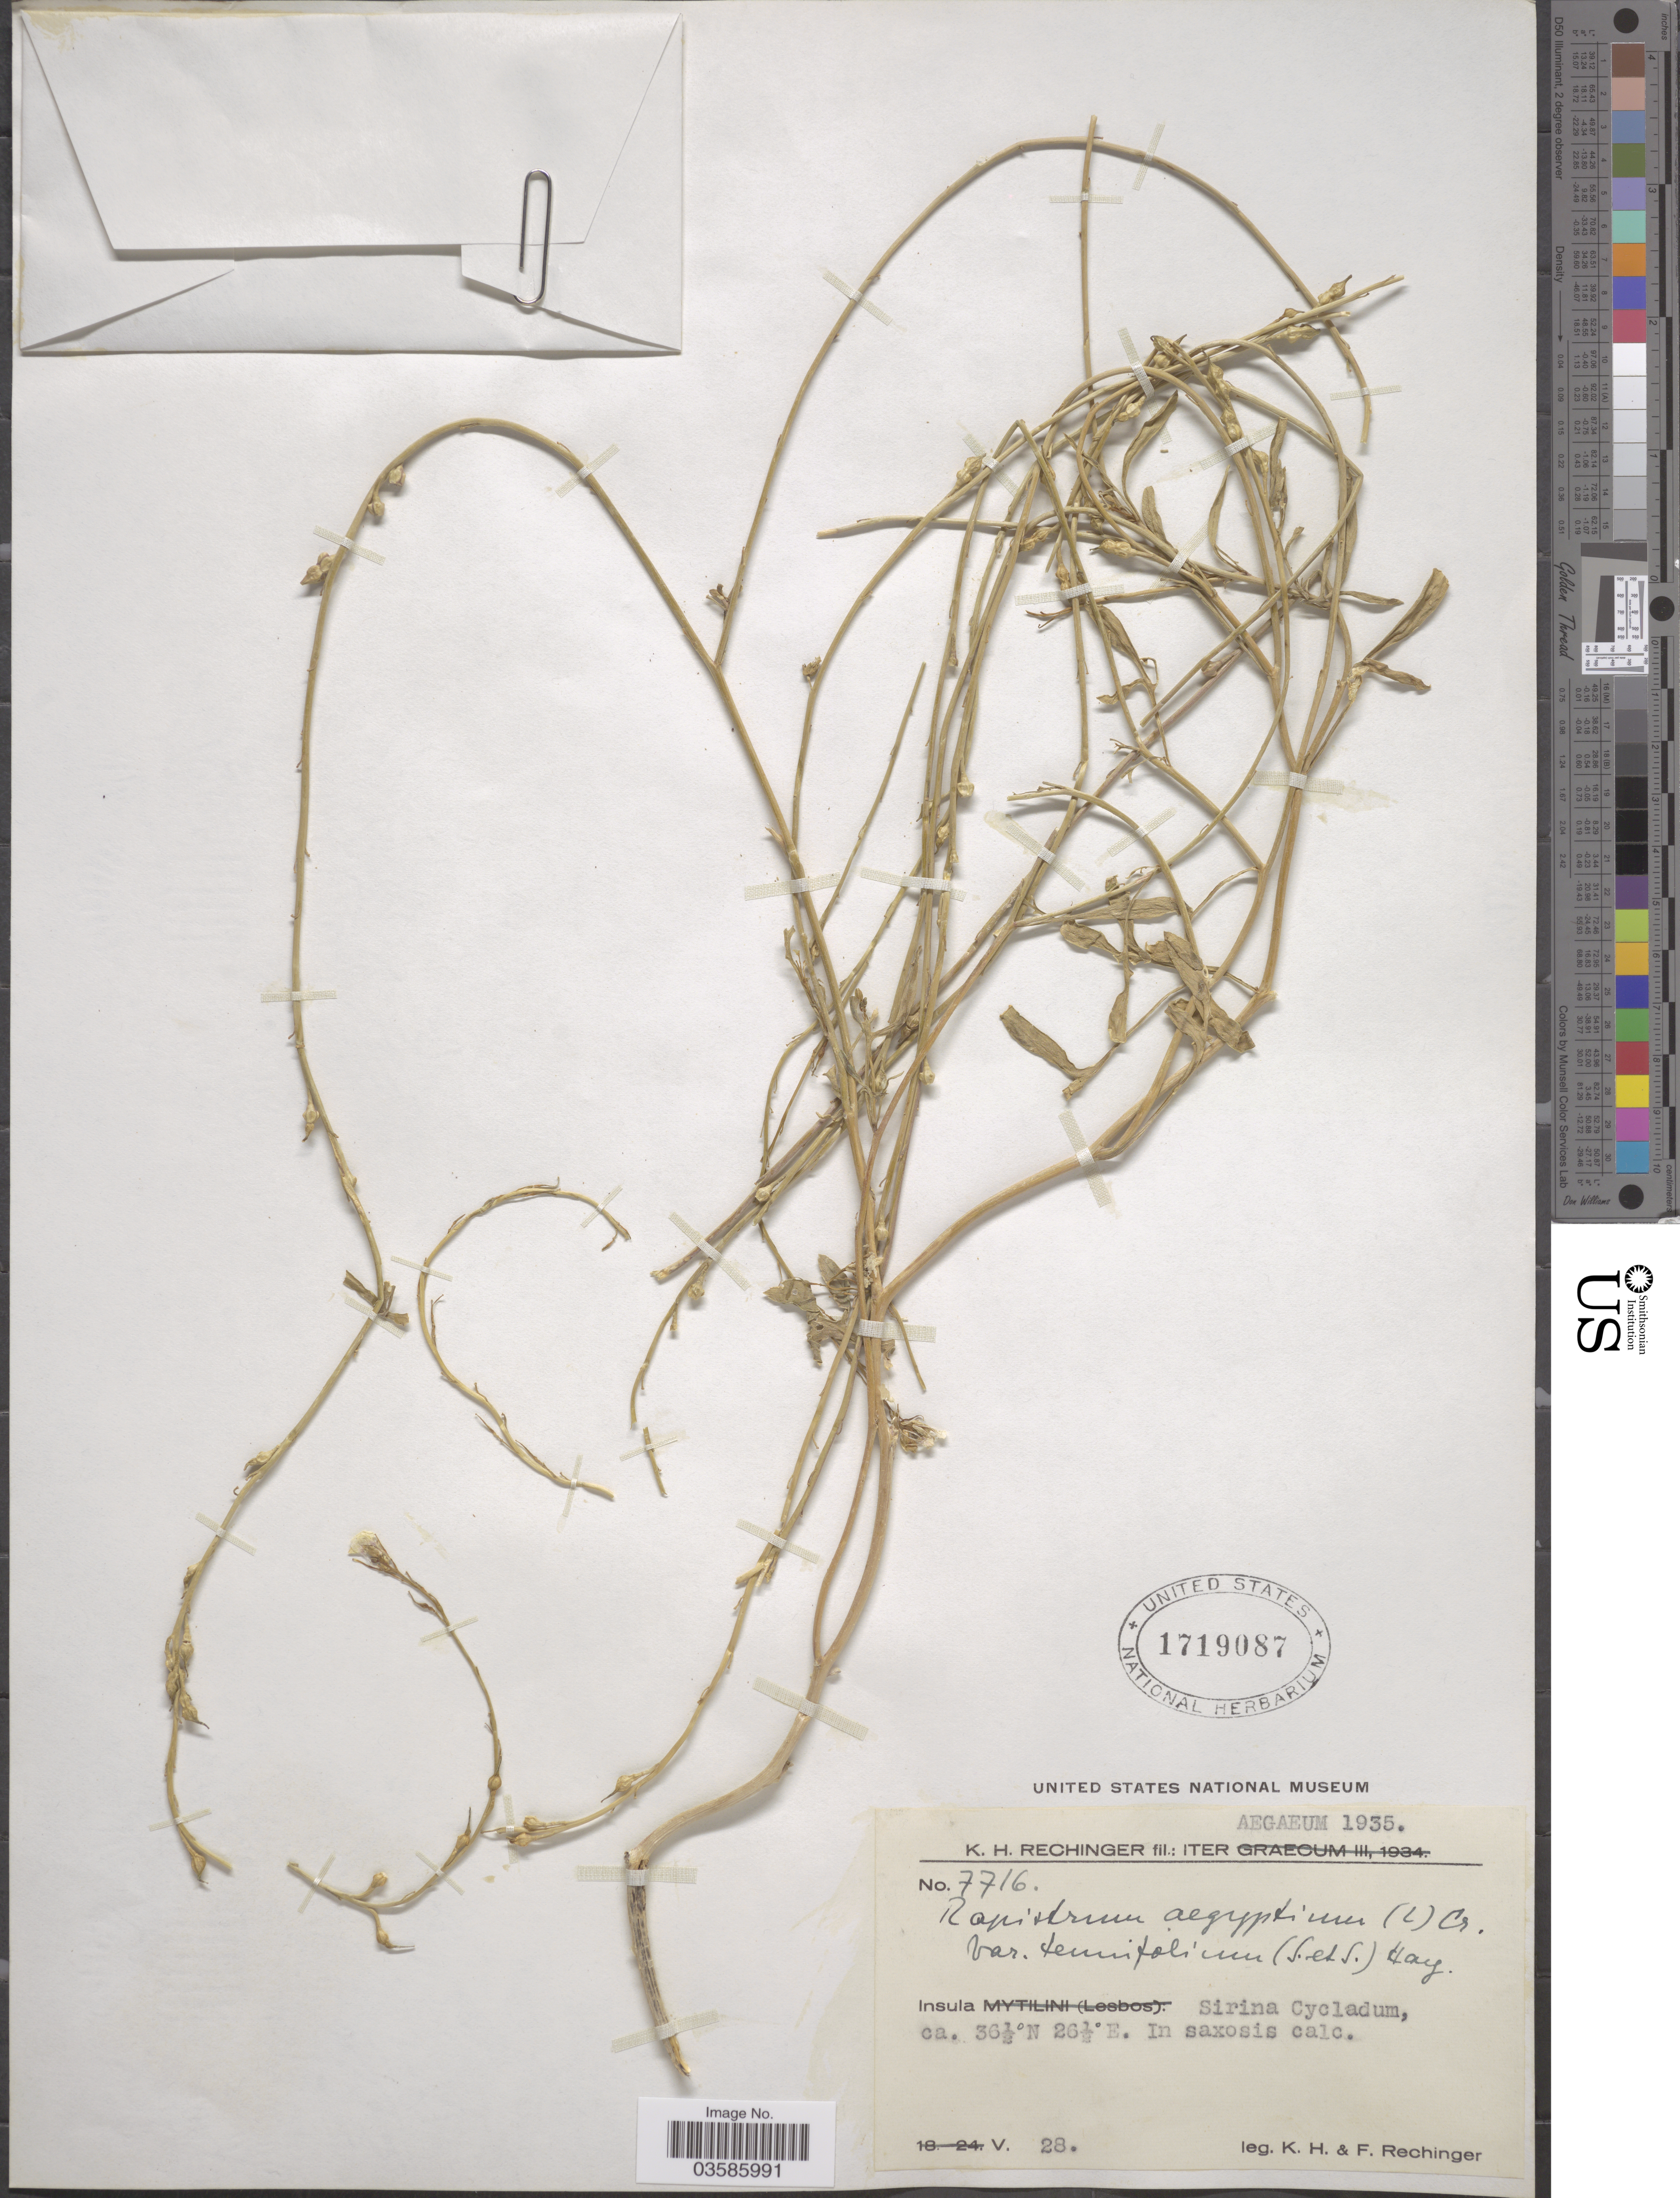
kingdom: Plantae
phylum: Tracheophyta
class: Magnoliopsida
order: Brassicales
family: Brassicaceae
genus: Rapistrum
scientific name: Rapistrum aegyptiacum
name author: (L.) W.T. Aiton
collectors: K. H. Rechinger & F. Rechinger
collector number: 7716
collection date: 1935-05-28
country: Greece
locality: Iter Aegæum. Insula: Sirina Cycladum.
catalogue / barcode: US 1719087